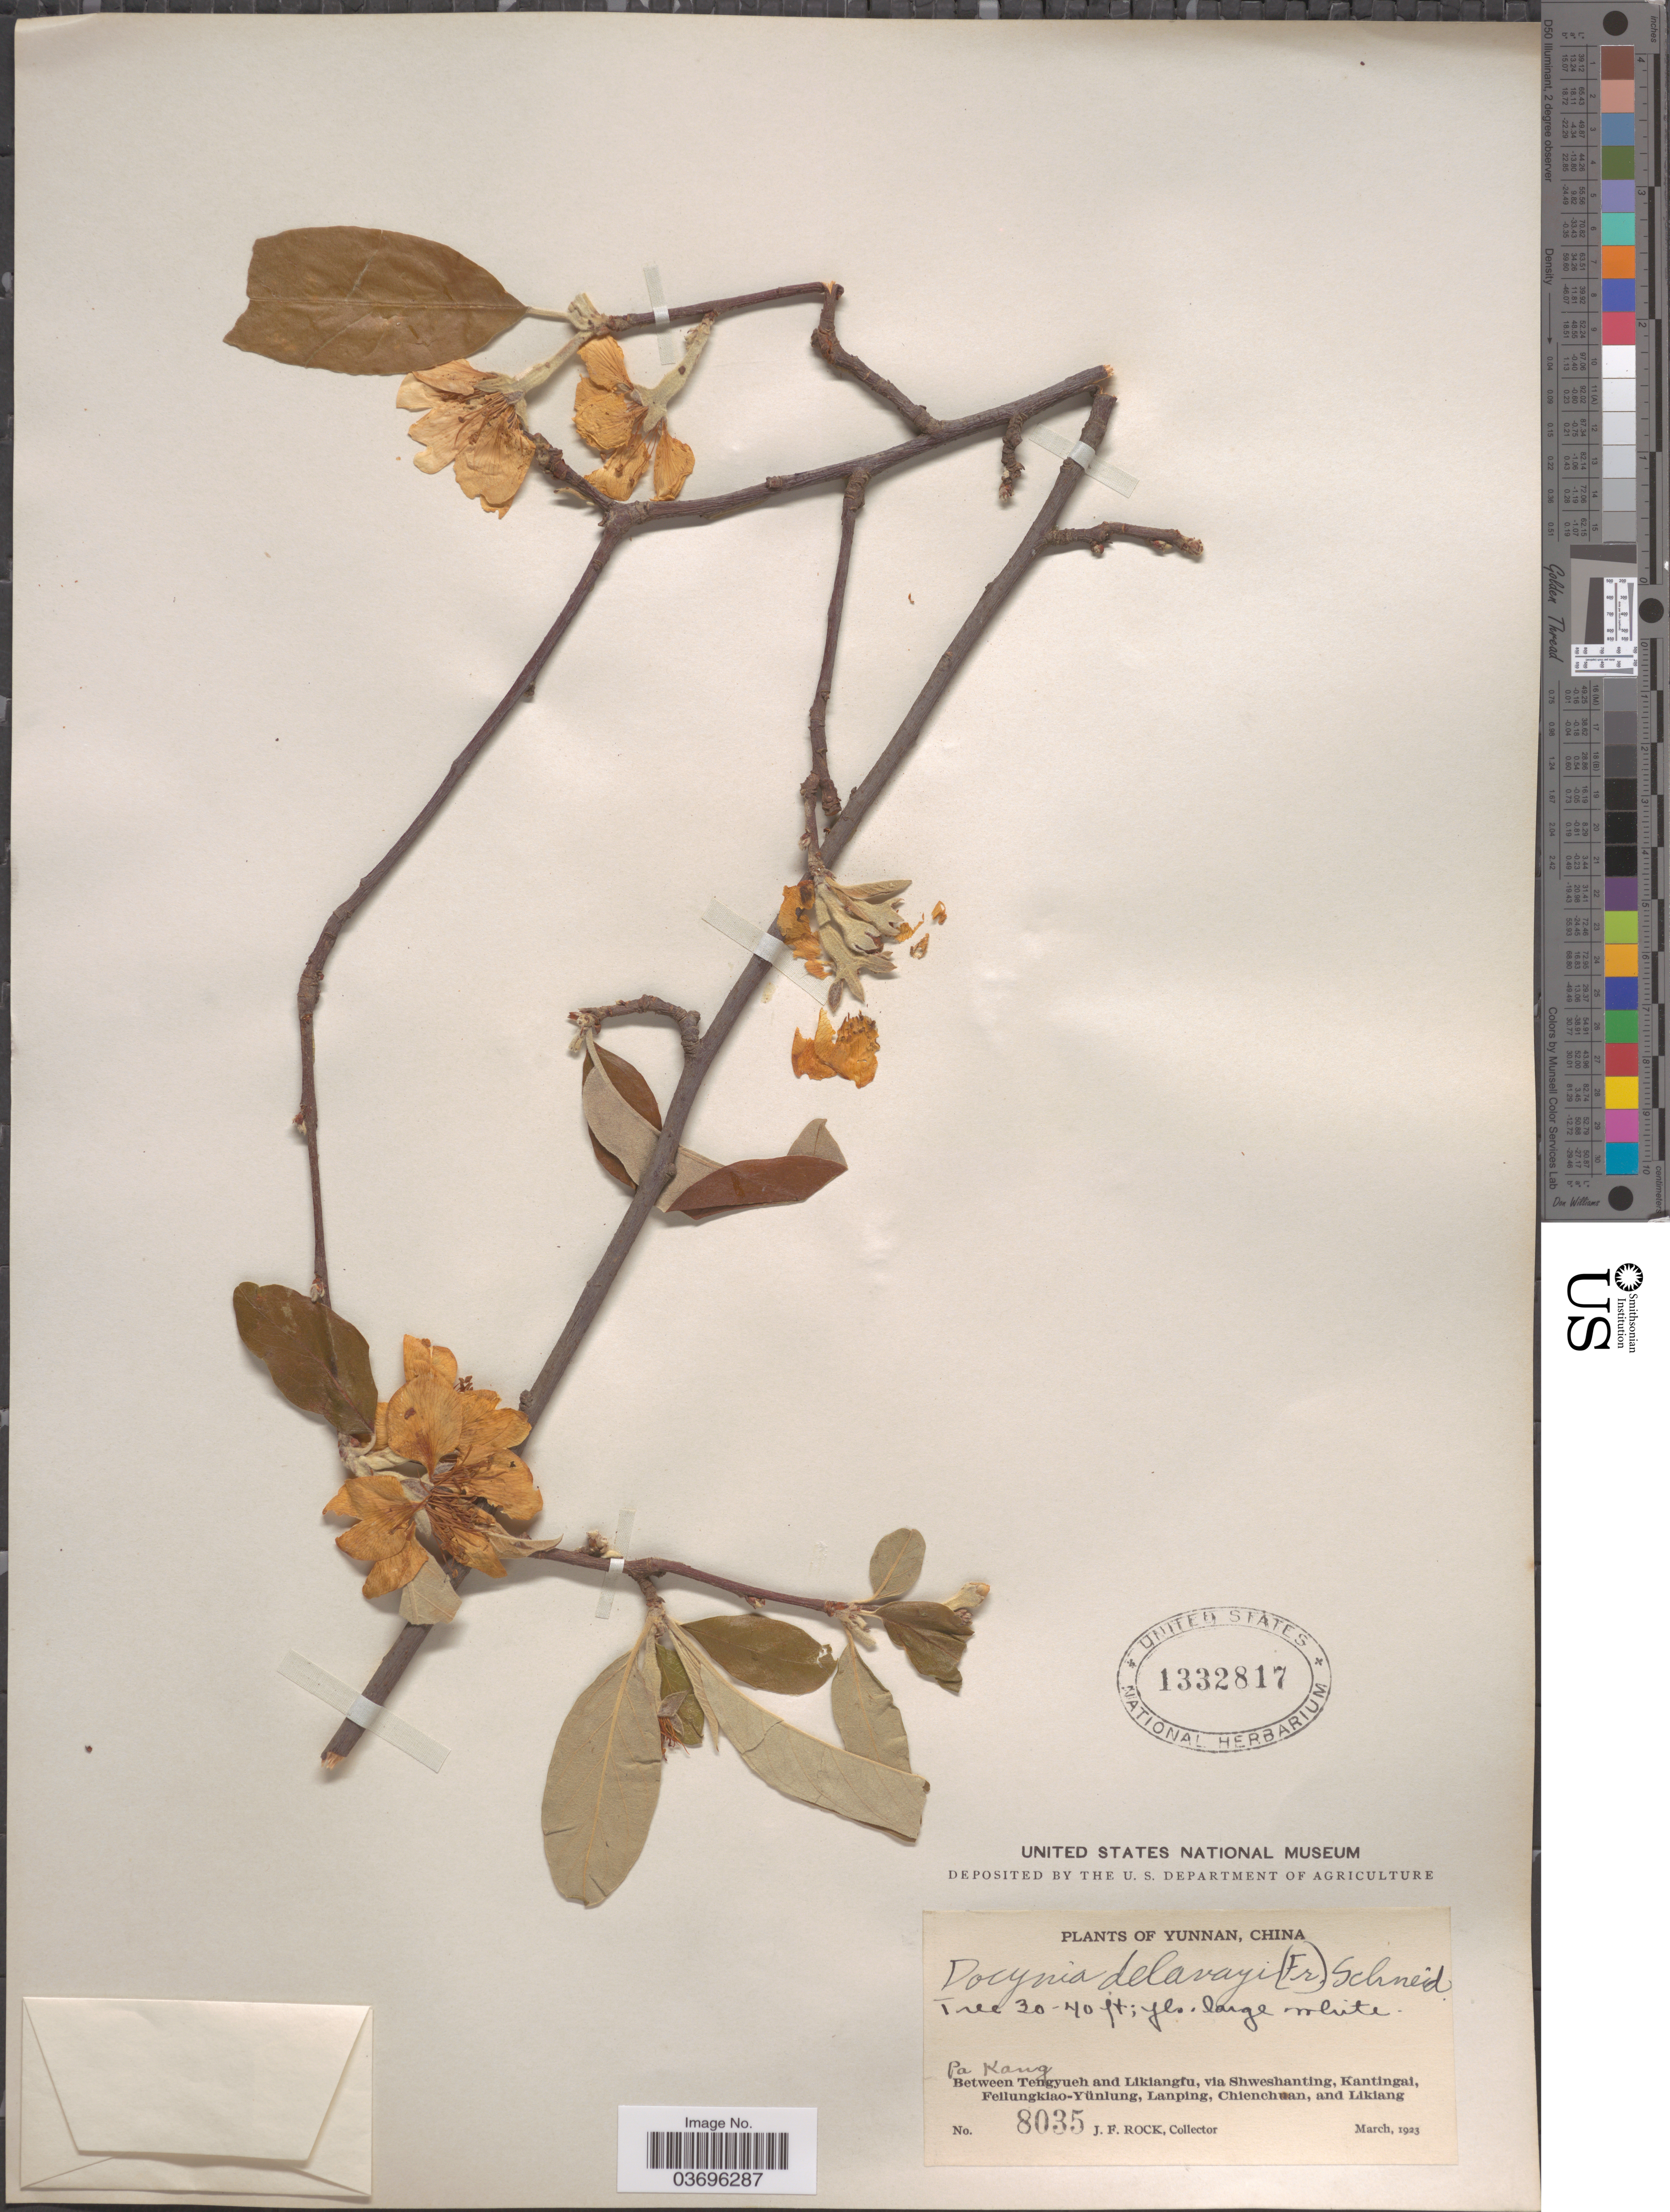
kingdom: Plantae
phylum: Tracheophyta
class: Magnoliopsida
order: Rosales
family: Rosaceae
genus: Docynia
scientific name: Docynia delavayi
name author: C.K. Schneid.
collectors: J. Rock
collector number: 8035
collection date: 1923-03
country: China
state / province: Yunnan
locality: Pa Kang. Between Tengyueh and Likiangfu, via Shweshanting, Kantingai, Feilungkiao-Yünlung, Lanping, Chienchuan, and Likiang.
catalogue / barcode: US 1332817